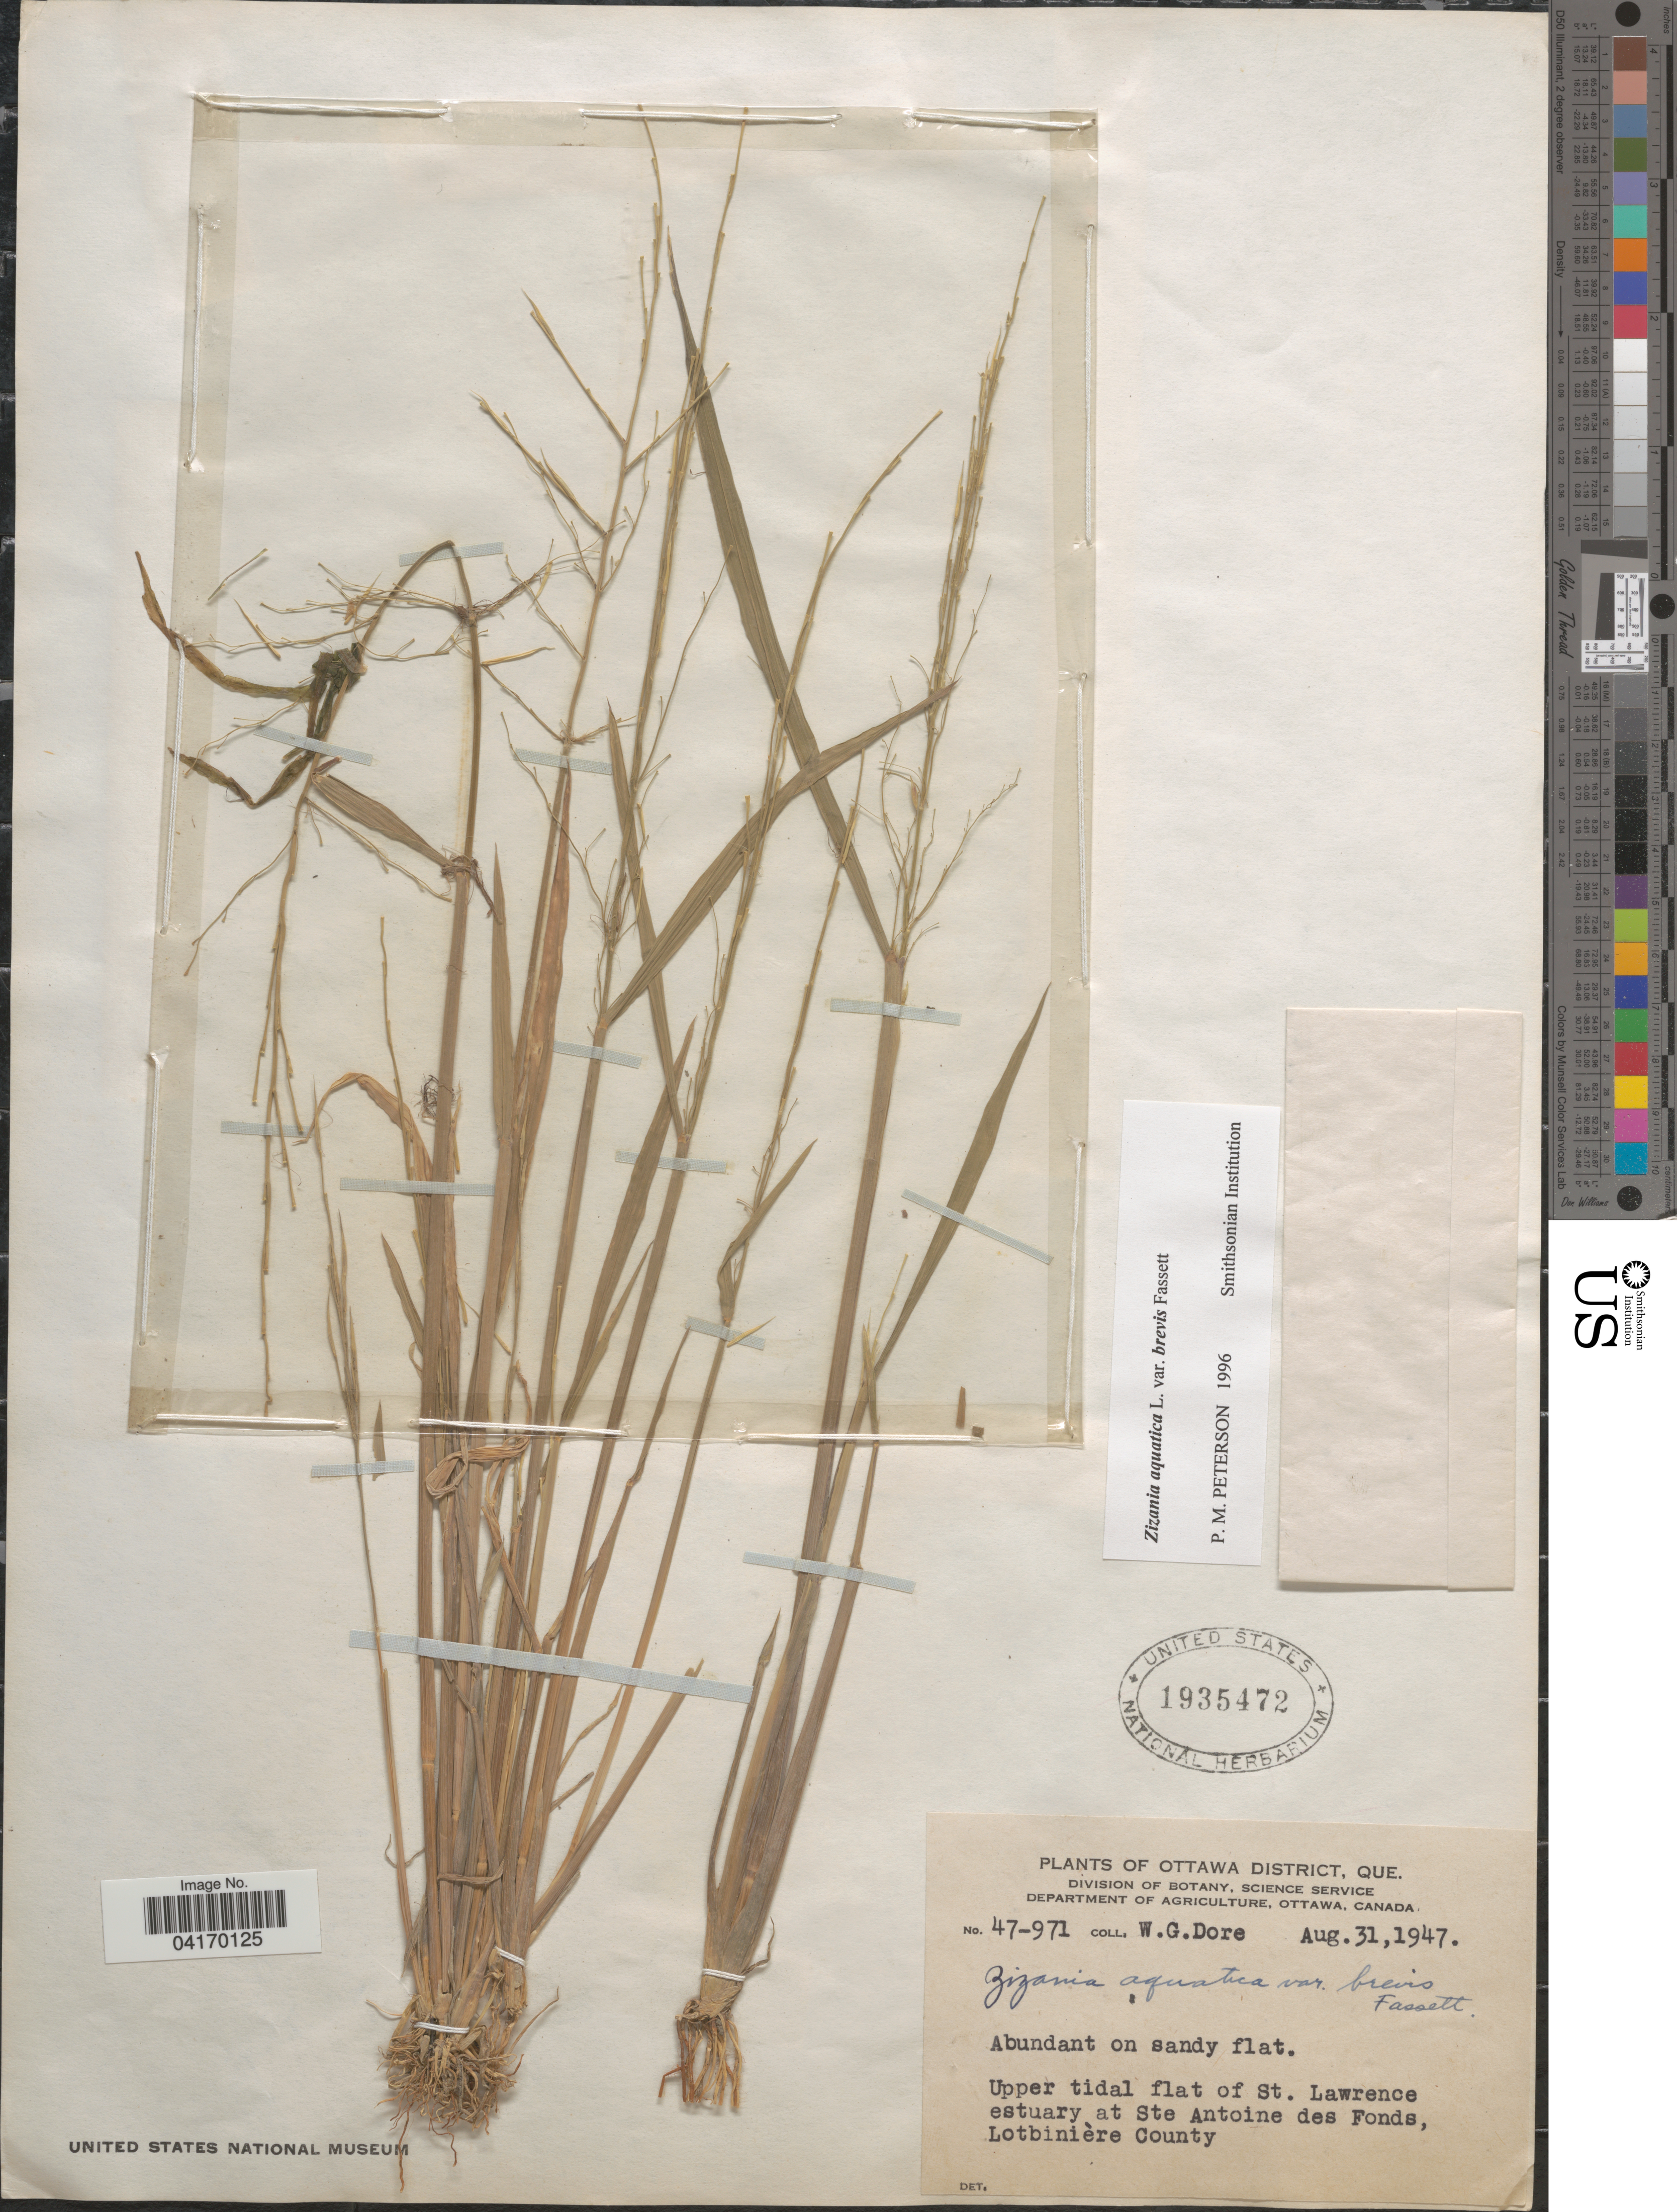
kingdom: Plantae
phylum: Tracheophyta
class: Liliopsida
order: Poales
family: Poaceae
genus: Zizania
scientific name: Zizania aquatica var. brevis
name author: Fassett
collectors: W. Dore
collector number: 47-971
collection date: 1947-08-31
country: Canada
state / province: Quebec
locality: Ottawa District. Upper tidal flat of St. Lawrence estuary at Ste Antoine des Fonds, Lotbinière County.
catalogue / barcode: US 1935472